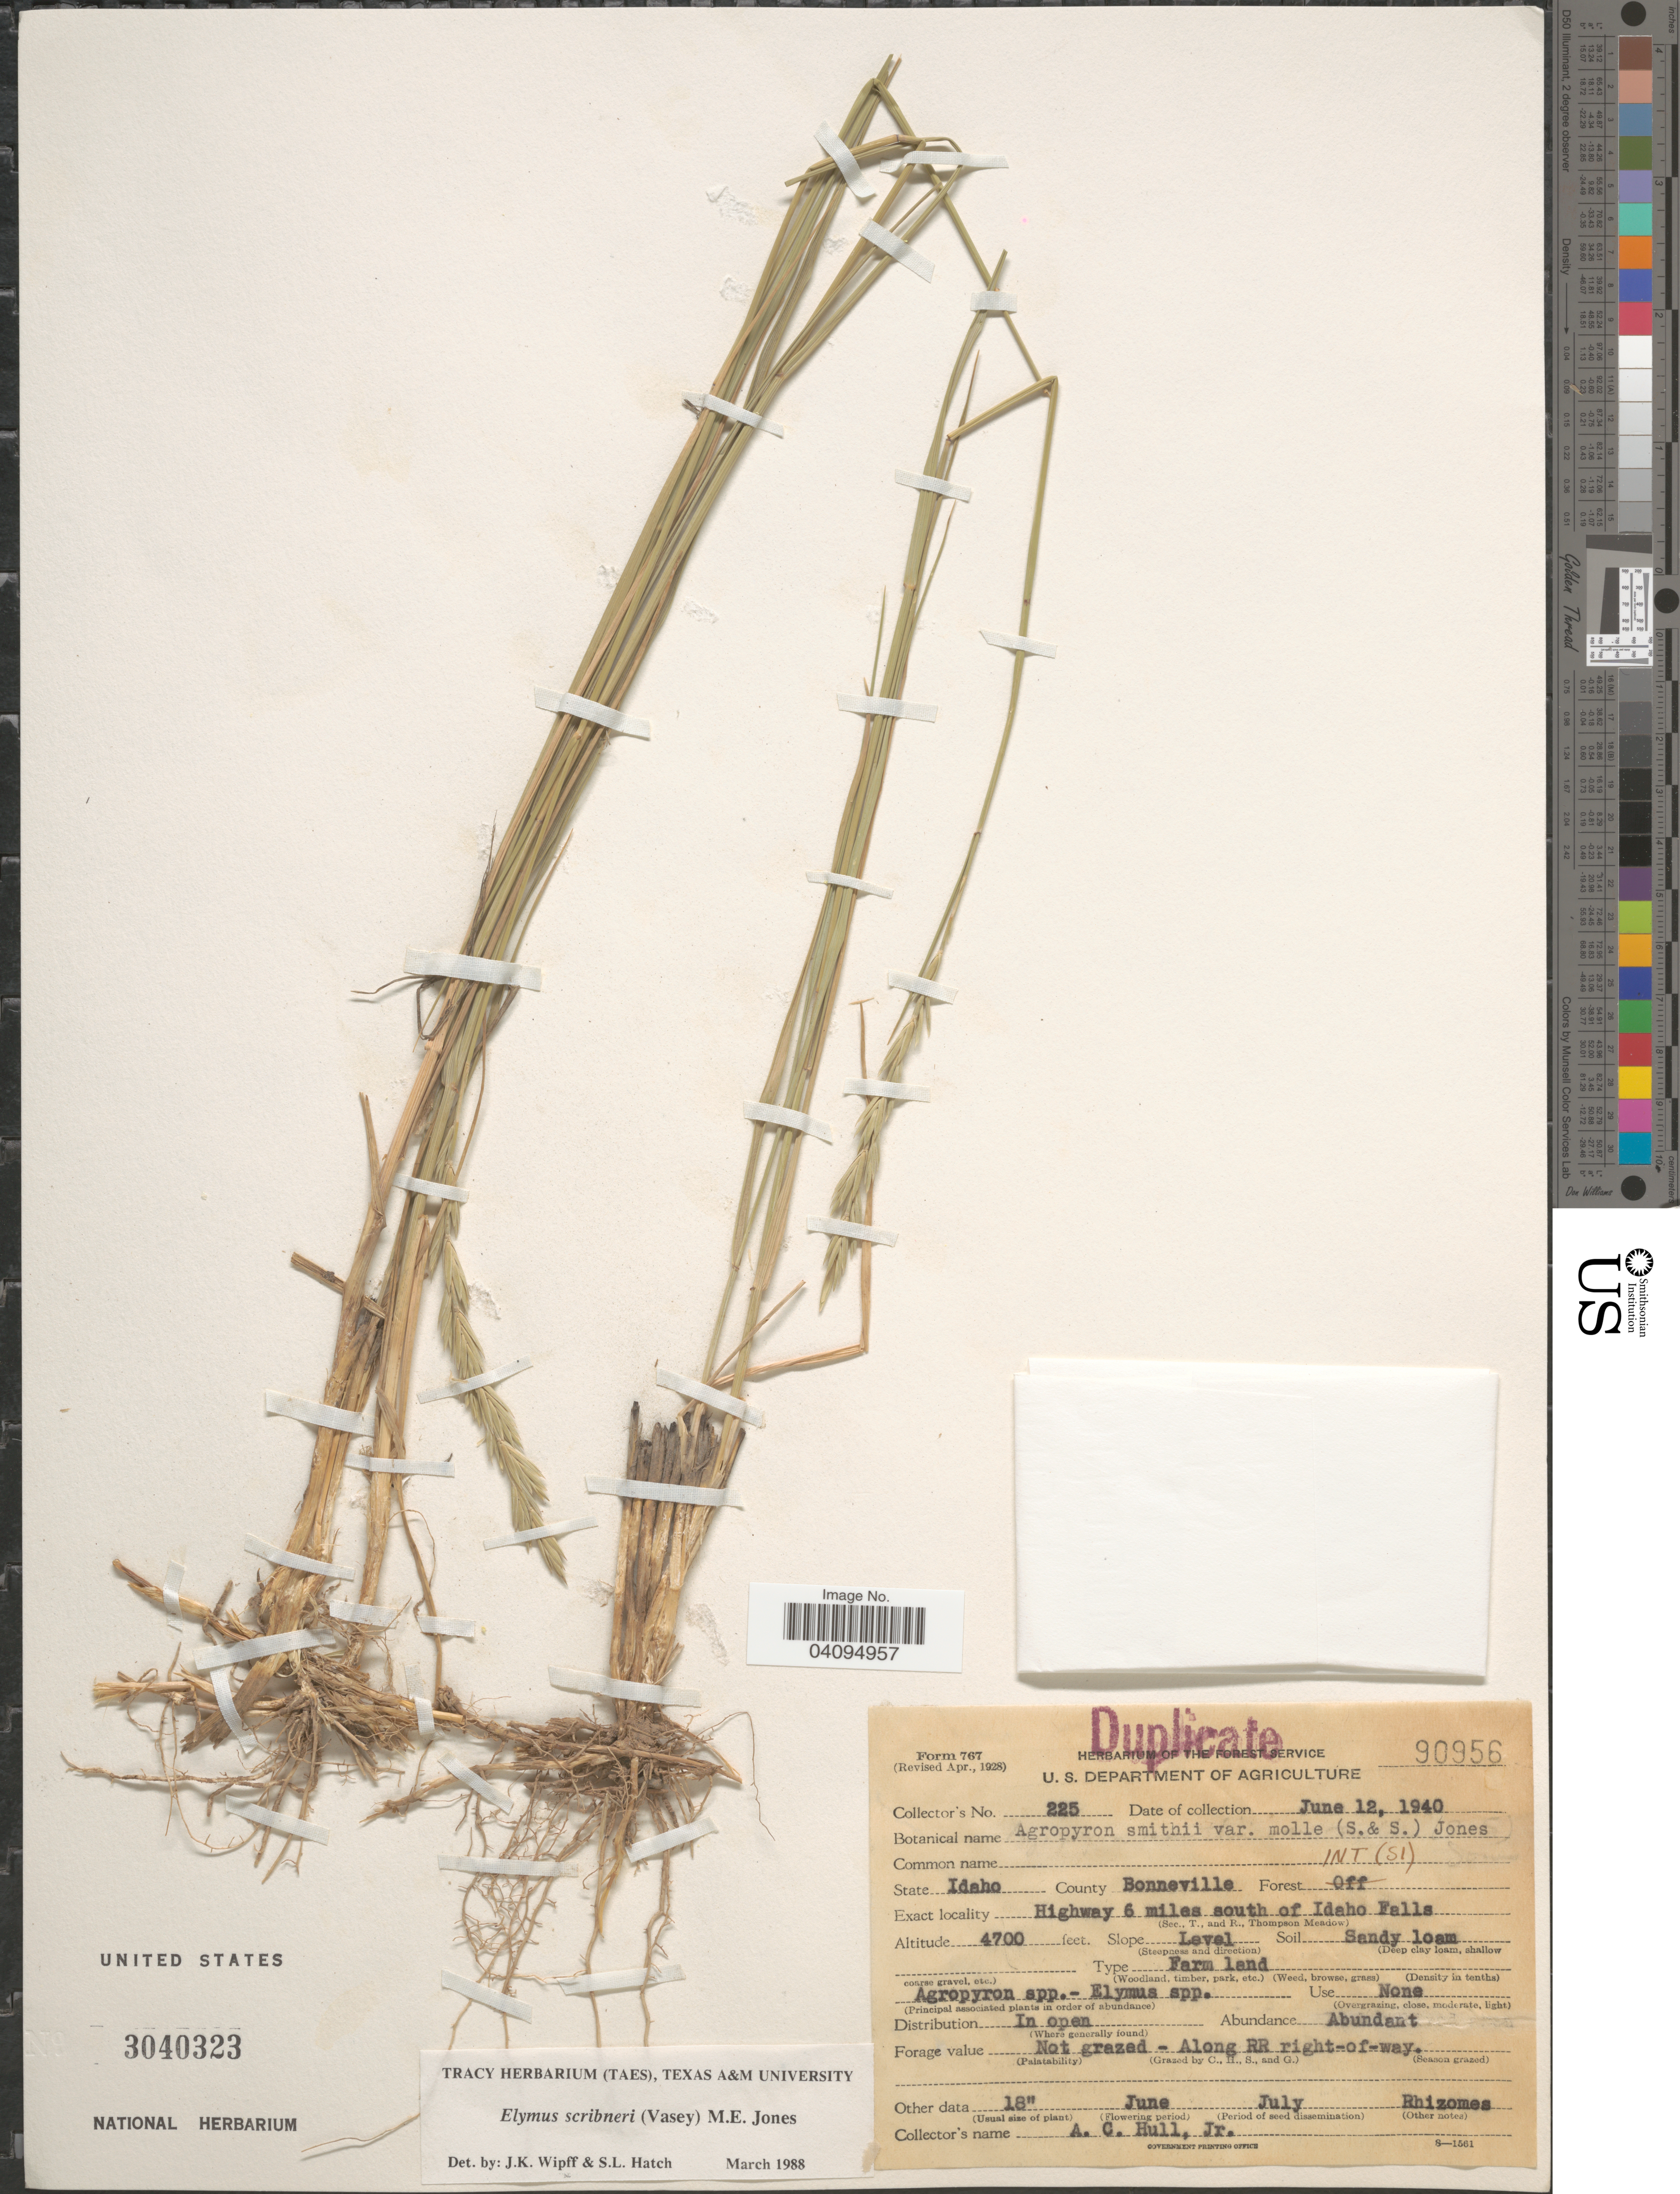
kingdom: Plantae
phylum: Tracheophyta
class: Liliopsida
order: Poales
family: Poaceae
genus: Elymus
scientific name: Elymus scribneri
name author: (Vasey) M.E. Jones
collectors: A. Hull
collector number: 225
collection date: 1940-06-12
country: United States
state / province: Idaho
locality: County Bonneville. Forest INT (SI) [unsure placement]. Highway 6 miles south of Idaho Falls. Slope Level.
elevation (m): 1433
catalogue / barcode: US 3040323